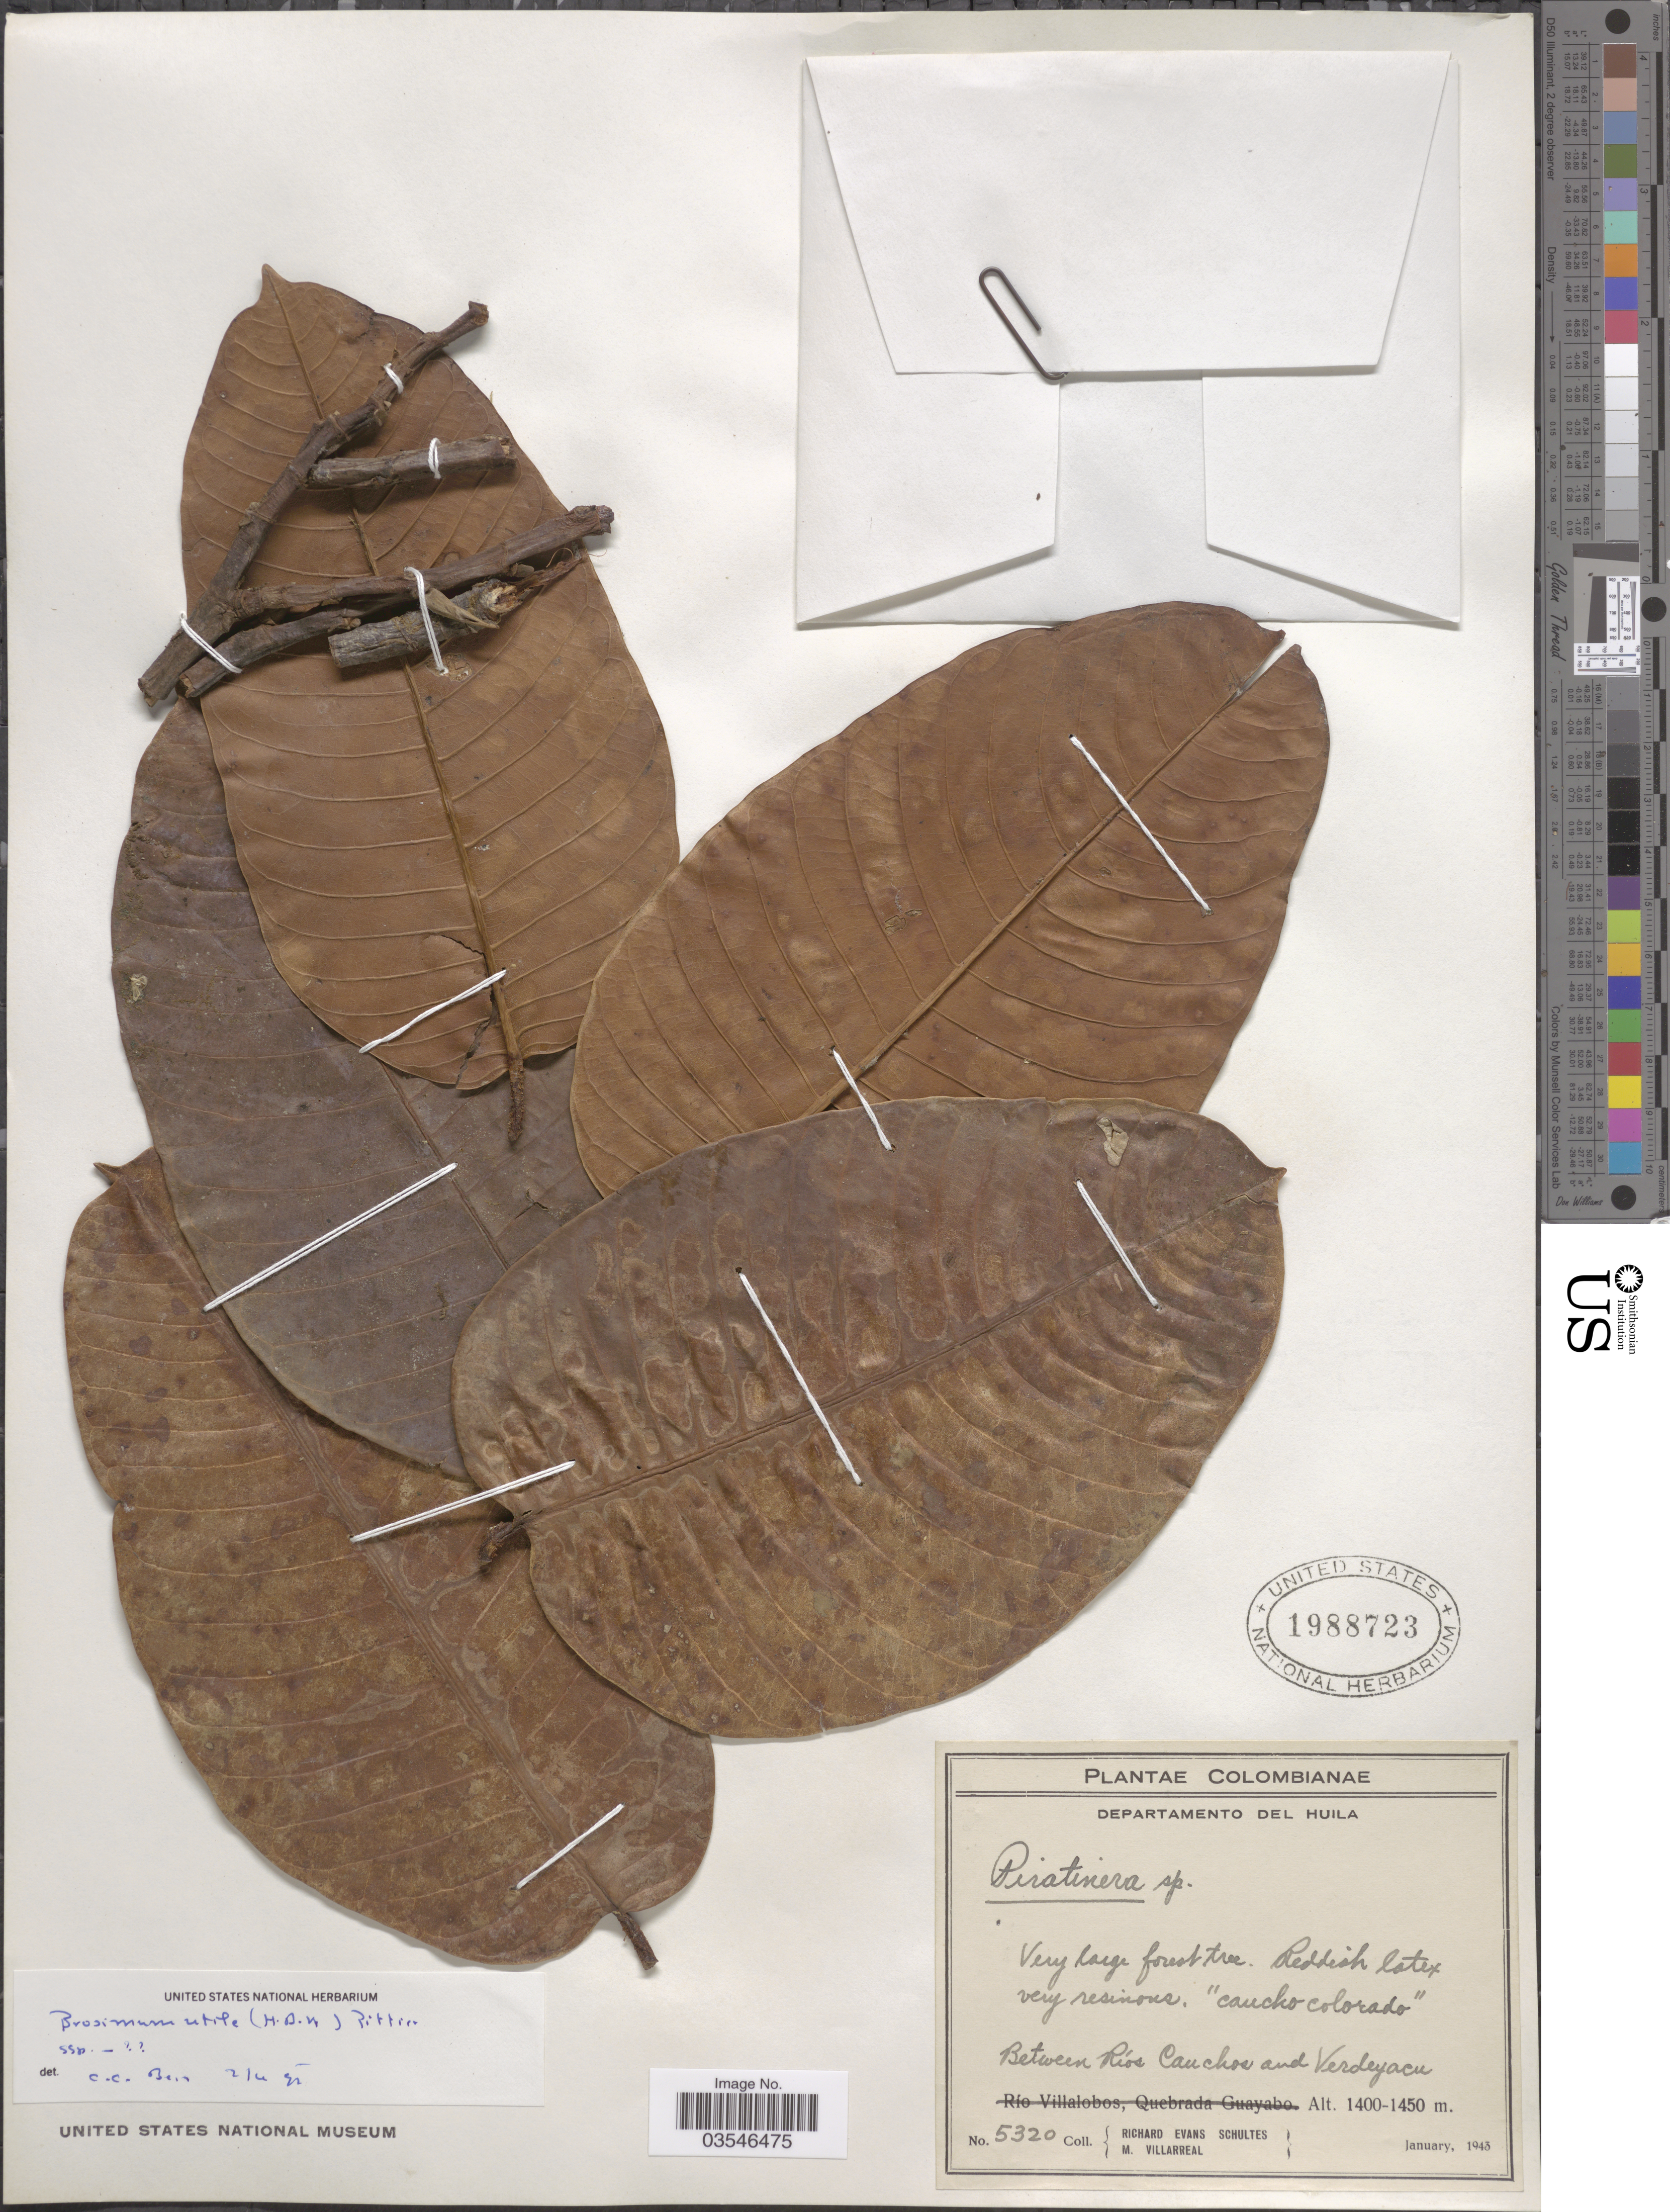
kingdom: Plantae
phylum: Tracheophyta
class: Magnoliopsida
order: Rosales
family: Moraceae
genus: Brosimum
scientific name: Brosimum utile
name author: (Kunth) Oken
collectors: R. E. Schultes & M. Villarreal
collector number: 5320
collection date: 1943-01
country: Colombia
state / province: Huila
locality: Departamento del Huila. Between Ríos Cauchos and Verdeyacu.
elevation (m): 1400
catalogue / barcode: US 1988723